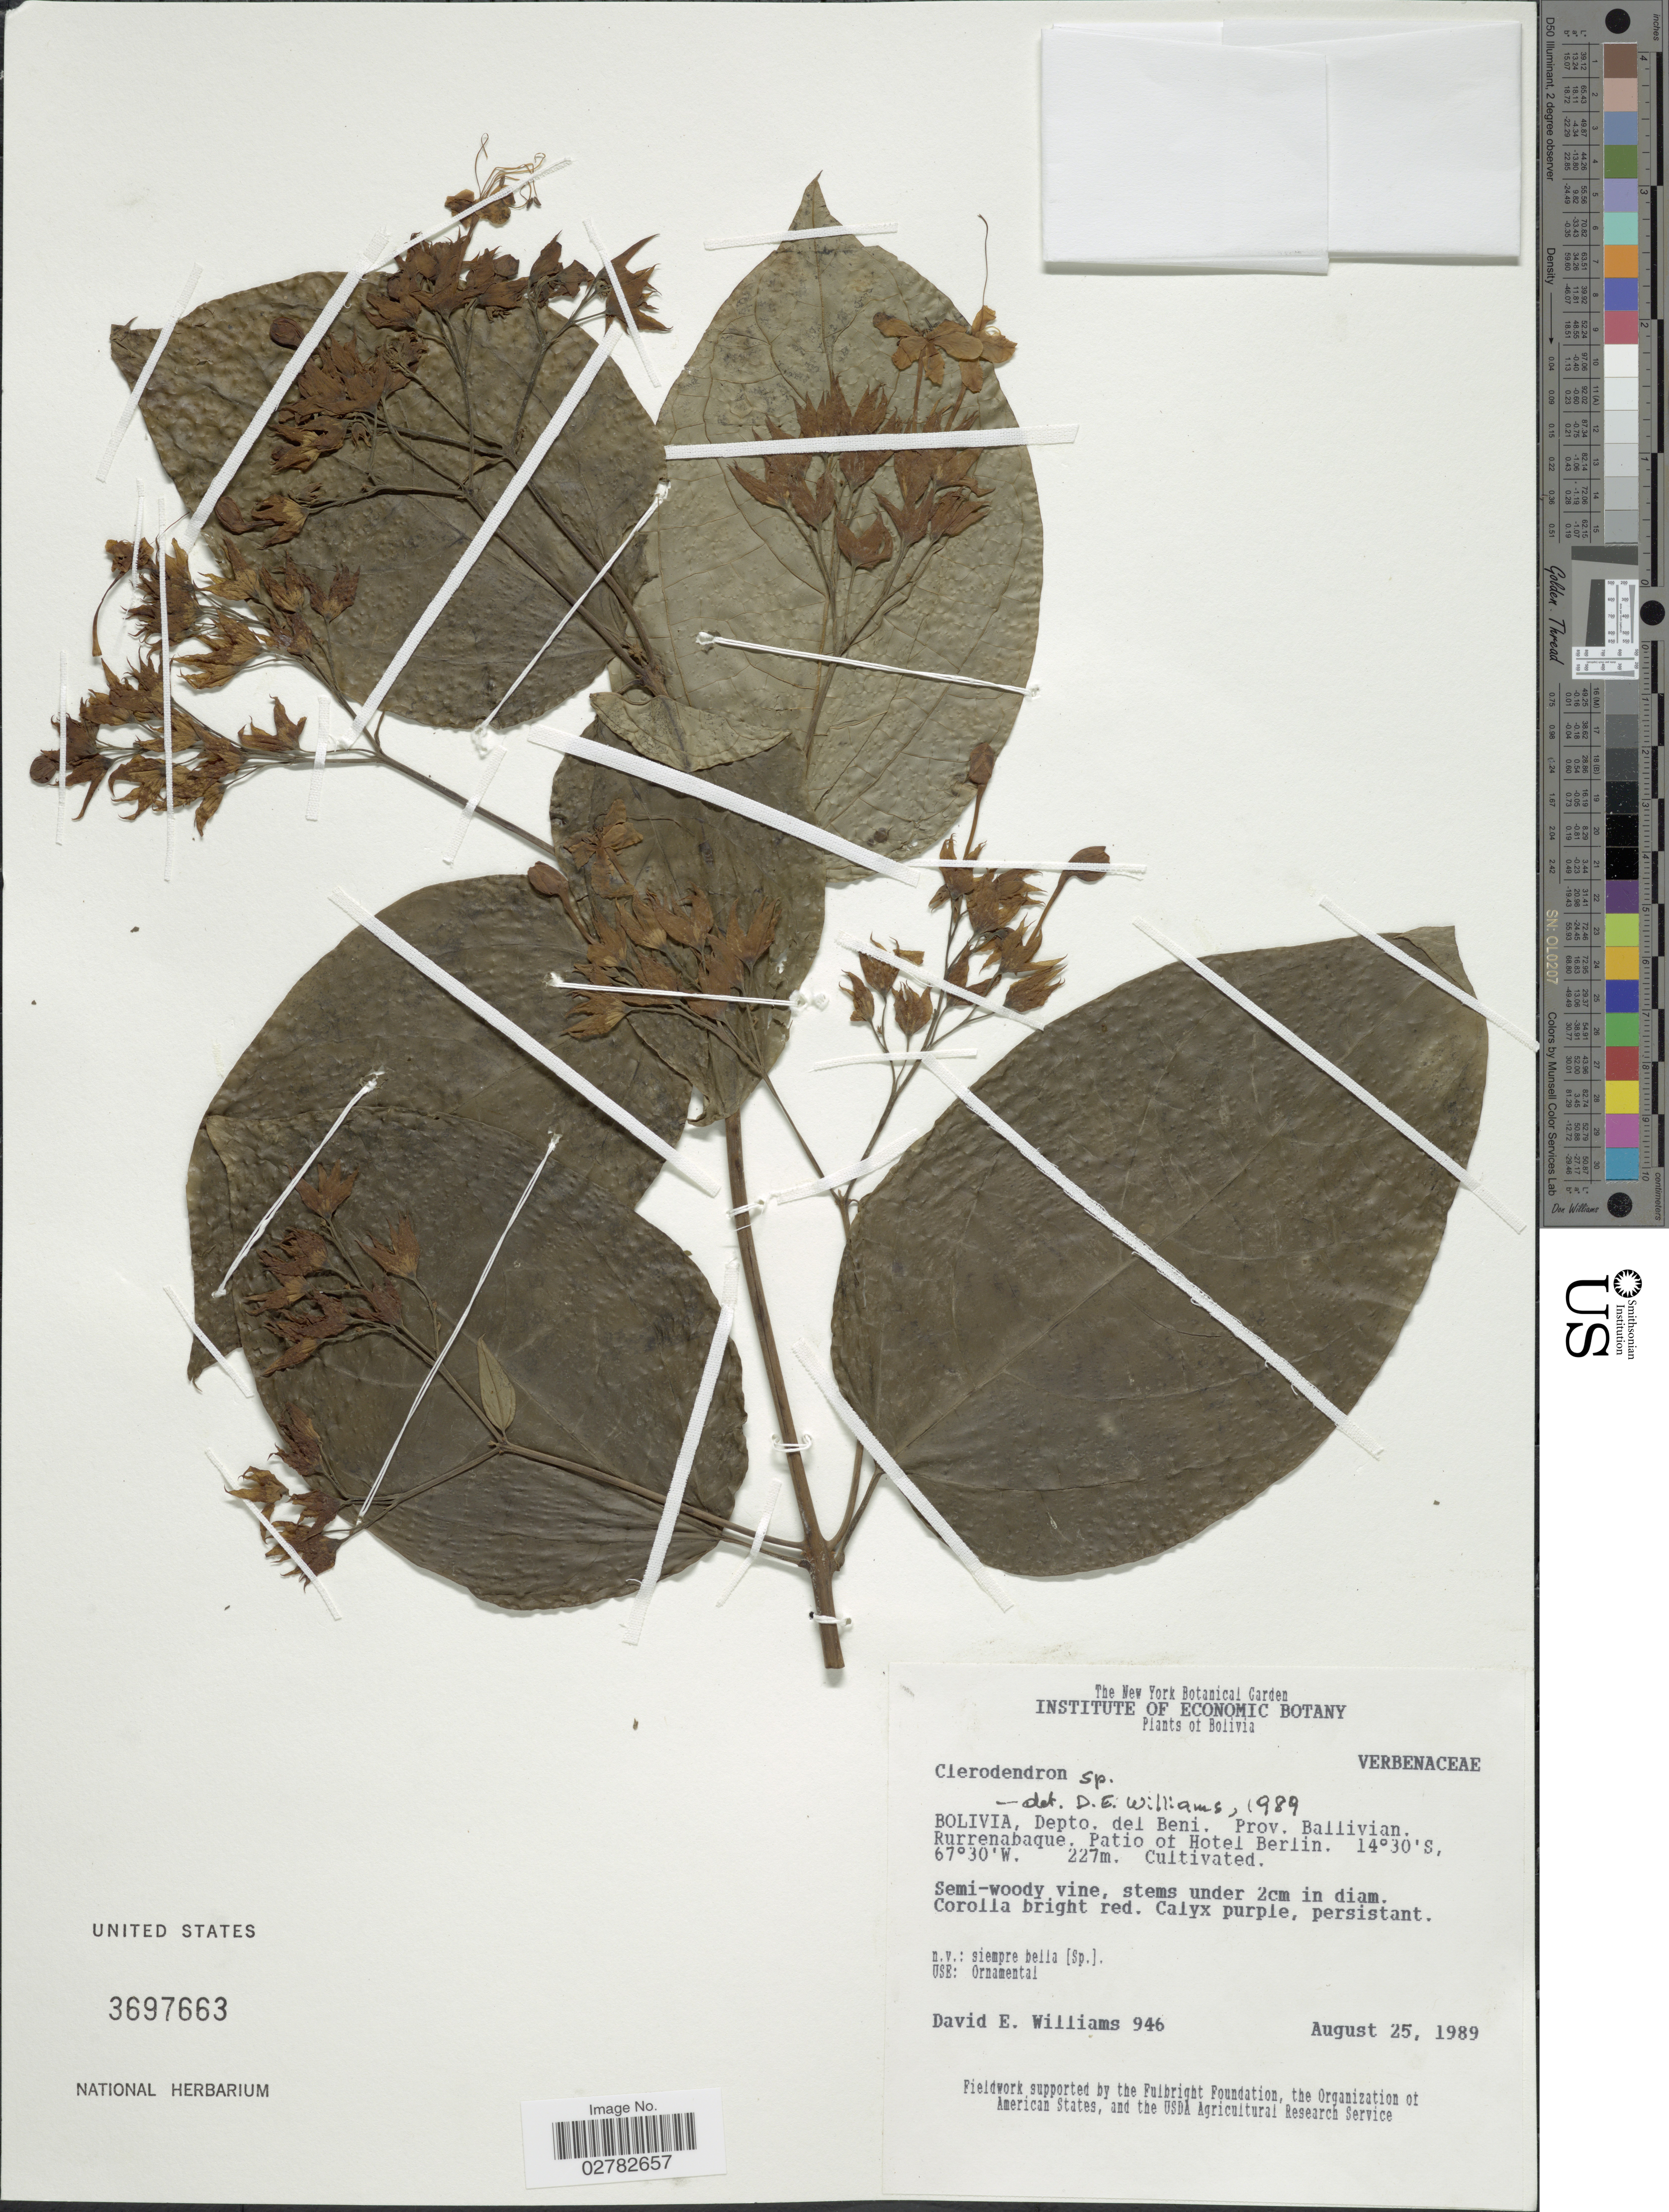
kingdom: Plantae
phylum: Tracheophyta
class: Magnoliopsida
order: Lamiales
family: Lamiaceae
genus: Clerodendrum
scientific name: Clerodendrum sp.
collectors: D. E. Williams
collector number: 946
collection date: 1989-08-25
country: Bolivia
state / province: Beni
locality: Depto. del Beni. Prov. Ballivian. Rurrenabaque. Patio of Hotel Berlin.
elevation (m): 227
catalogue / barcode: US 3697663